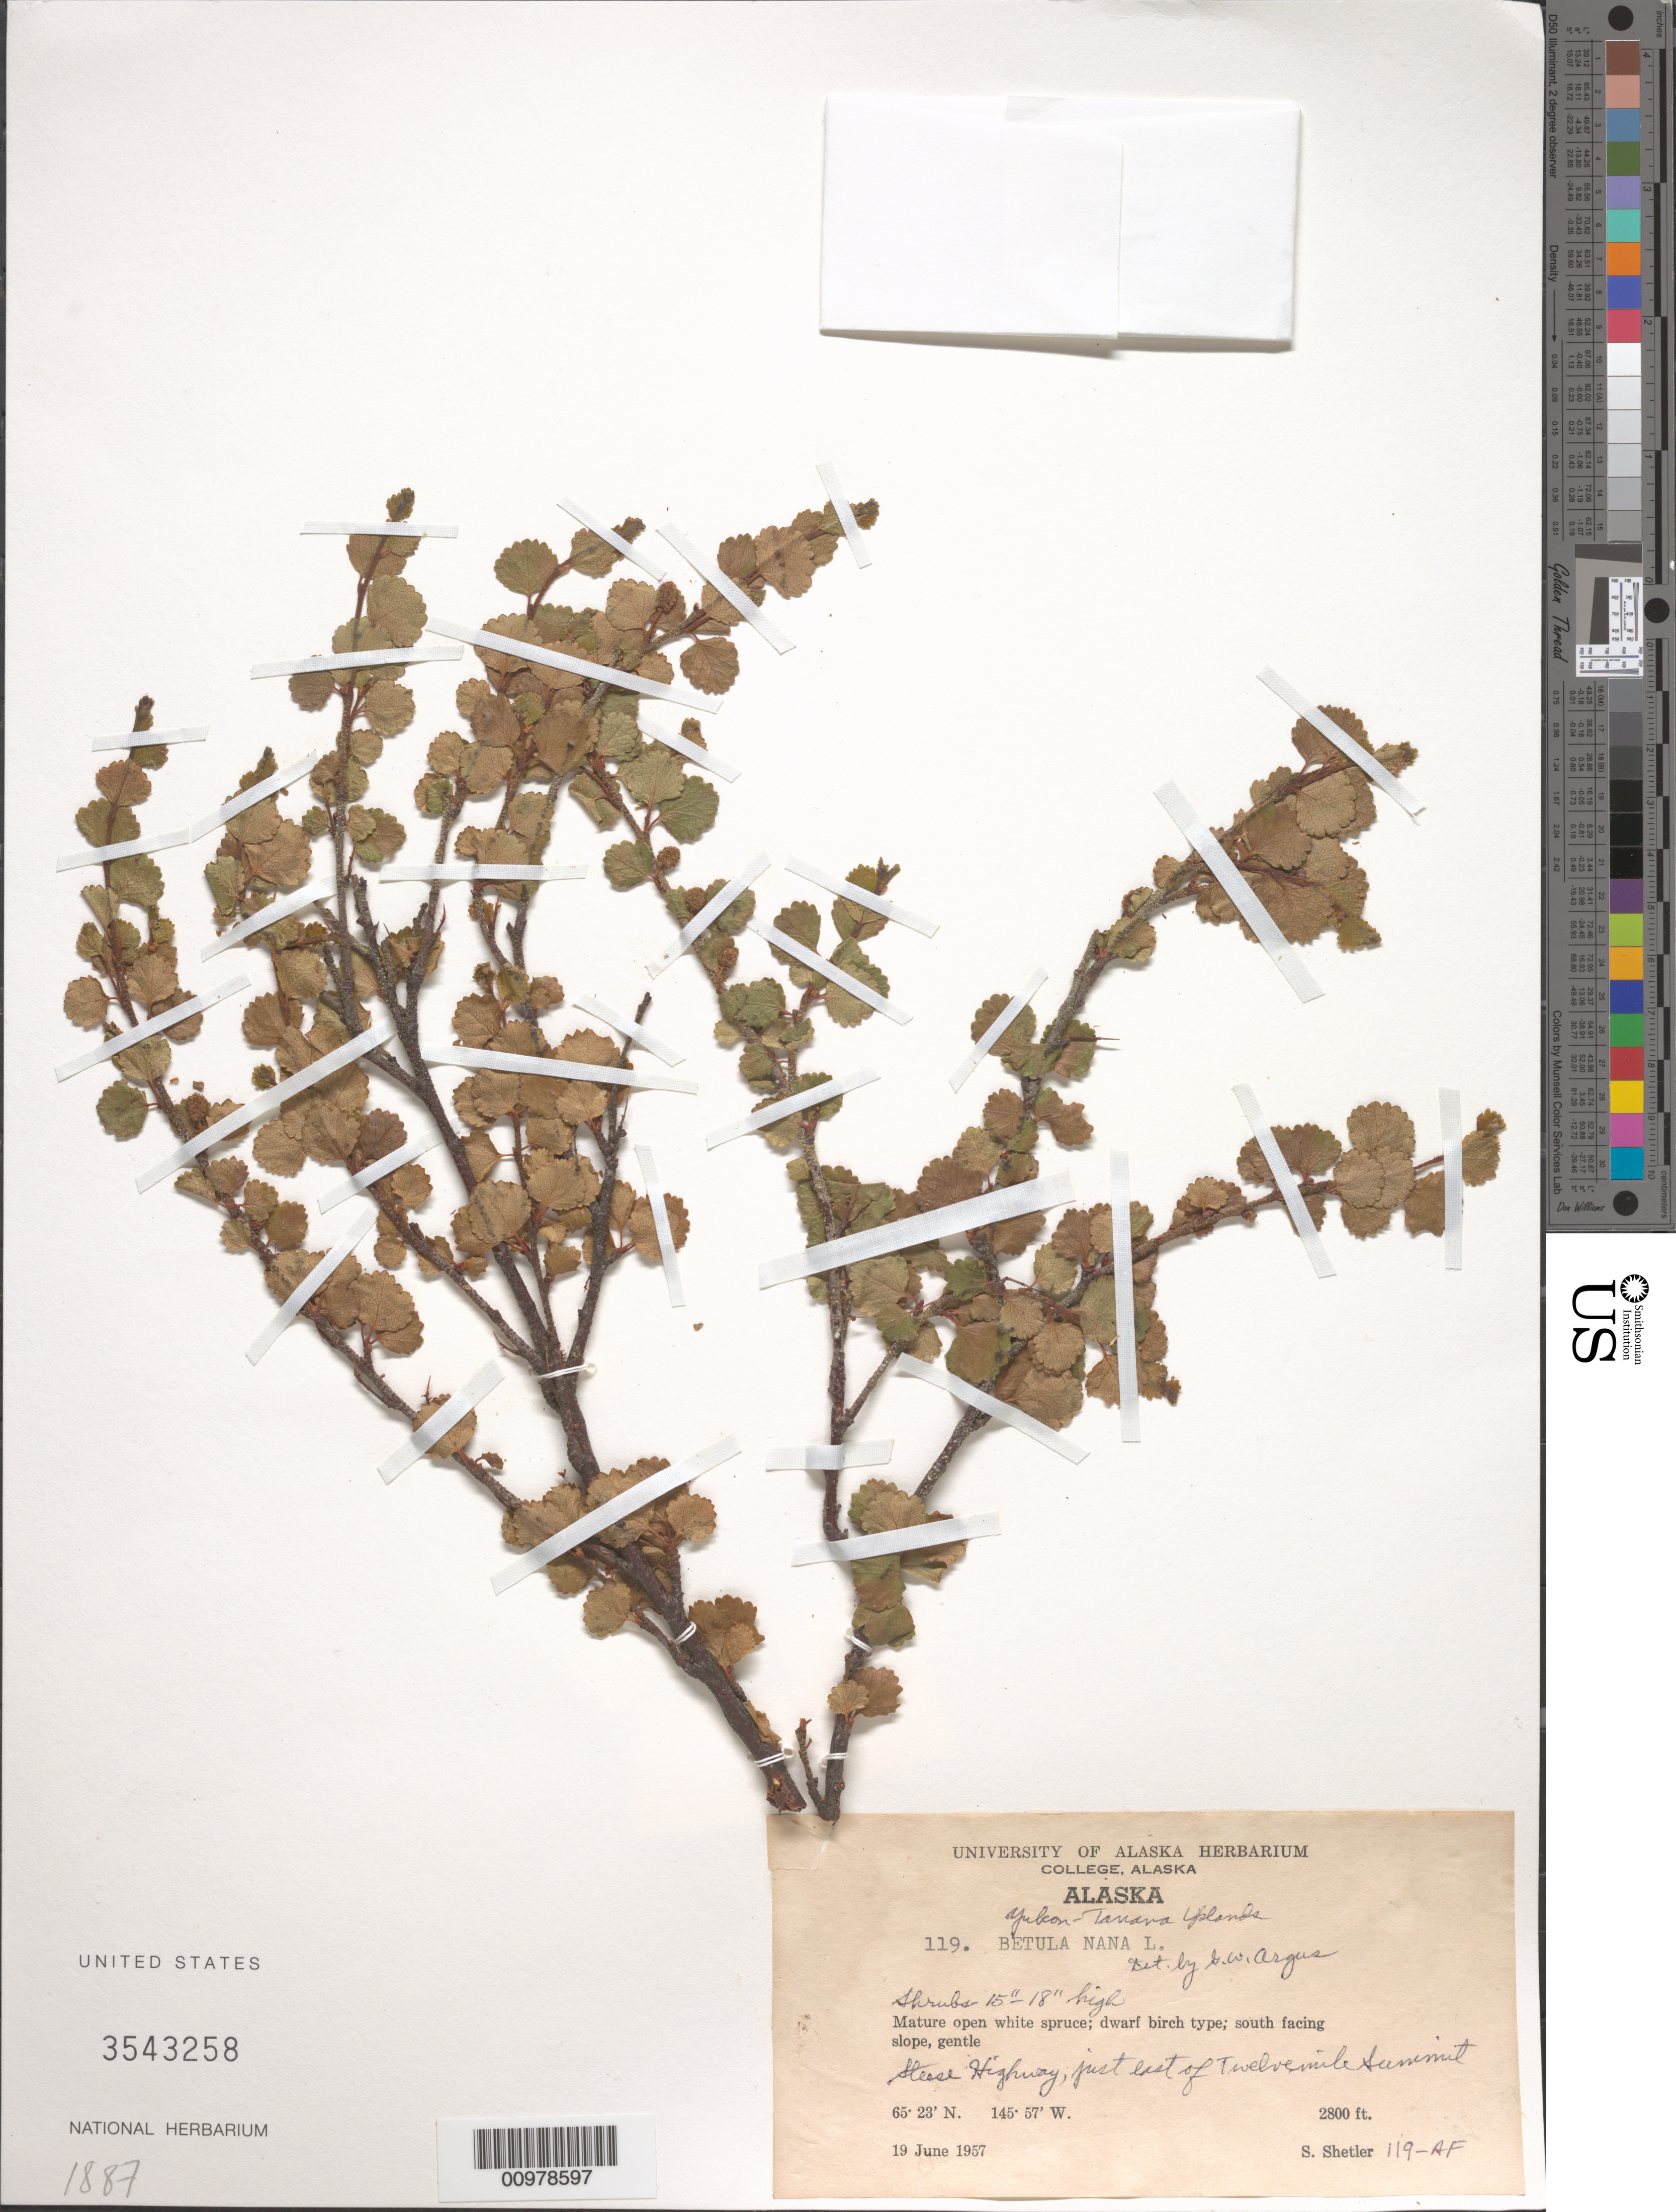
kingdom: Plantae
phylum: Tracheophyta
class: Magnoliopsida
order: Fagales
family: Betulaceae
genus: Betula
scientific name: Betula nana subsp. exilis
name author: L.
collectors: S. Shetler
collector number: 119-AF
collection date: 1957-06-19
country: United States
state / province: Alaska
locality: South facing slope, gentle. Steese Highway, just east of Twelvemile Summit.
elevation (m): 853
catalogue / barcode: US 3543258